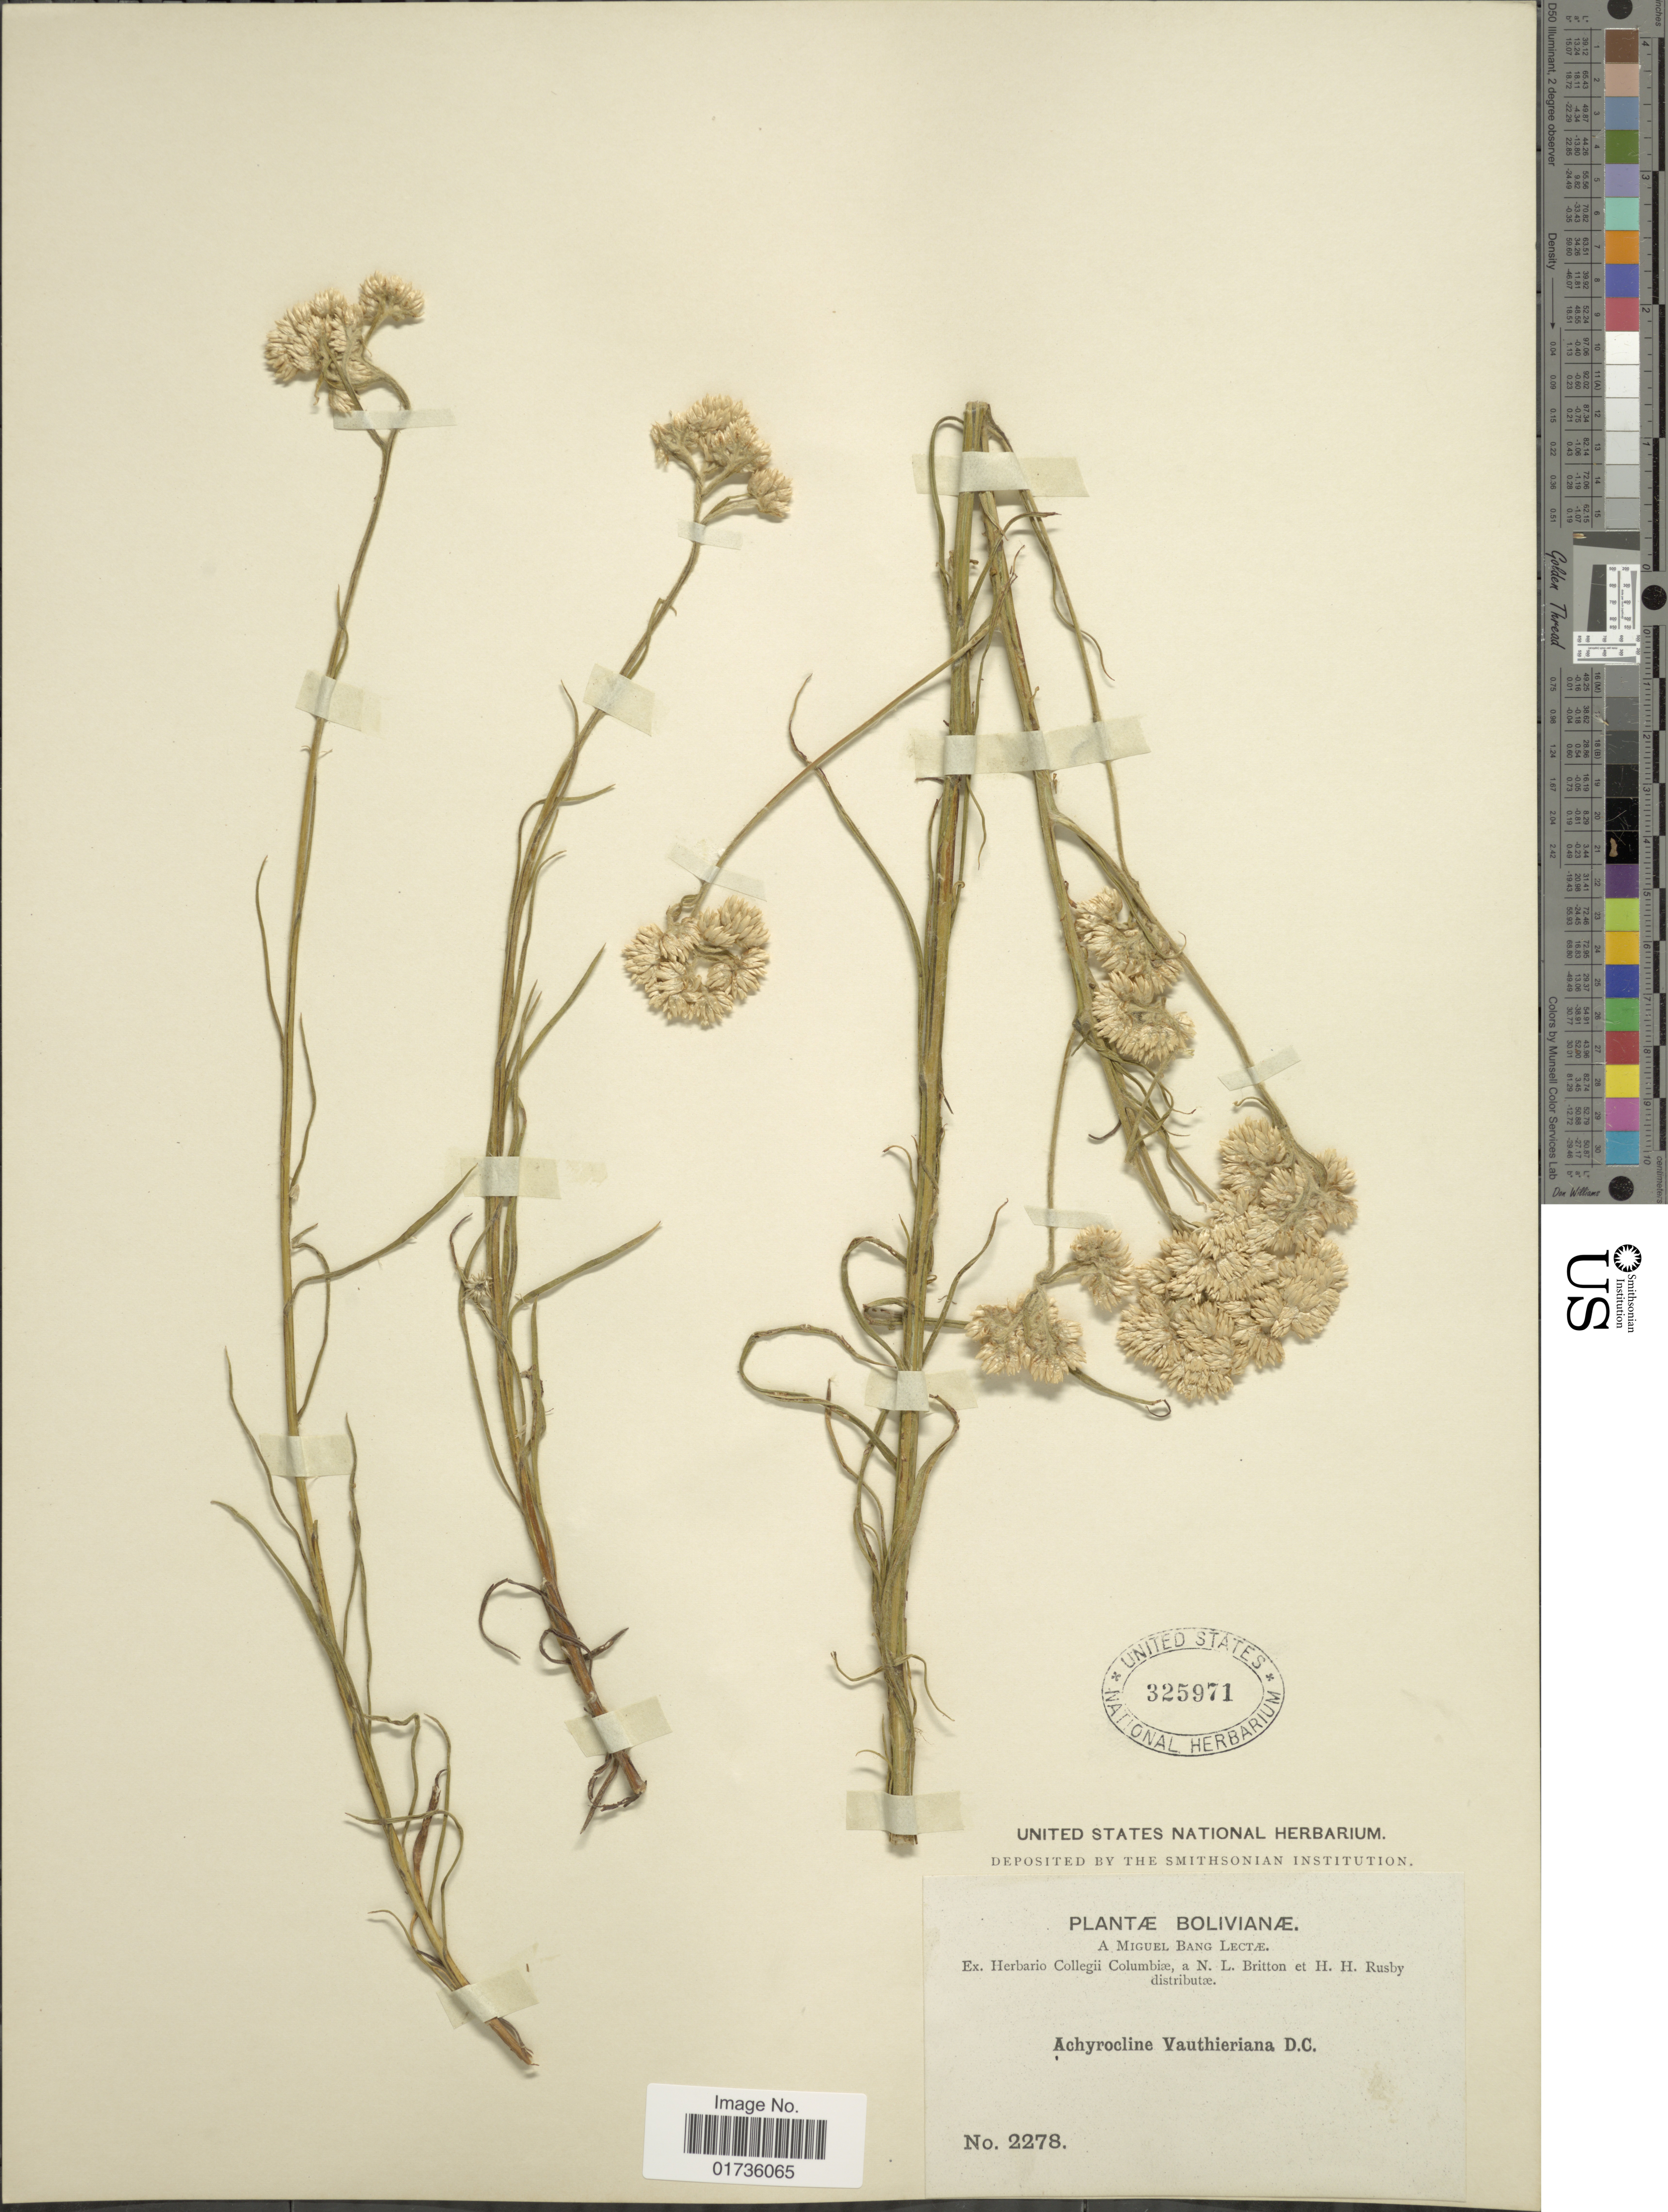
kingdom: Plantae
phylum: Tracheophyta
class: Magnoliopsida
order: Asterales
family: Asteraceae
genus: Achyrocline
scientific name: Achyrocline vauthieriana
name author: DC.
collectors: M. Bang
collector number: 2278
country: Bolivia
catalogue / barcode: US 325971